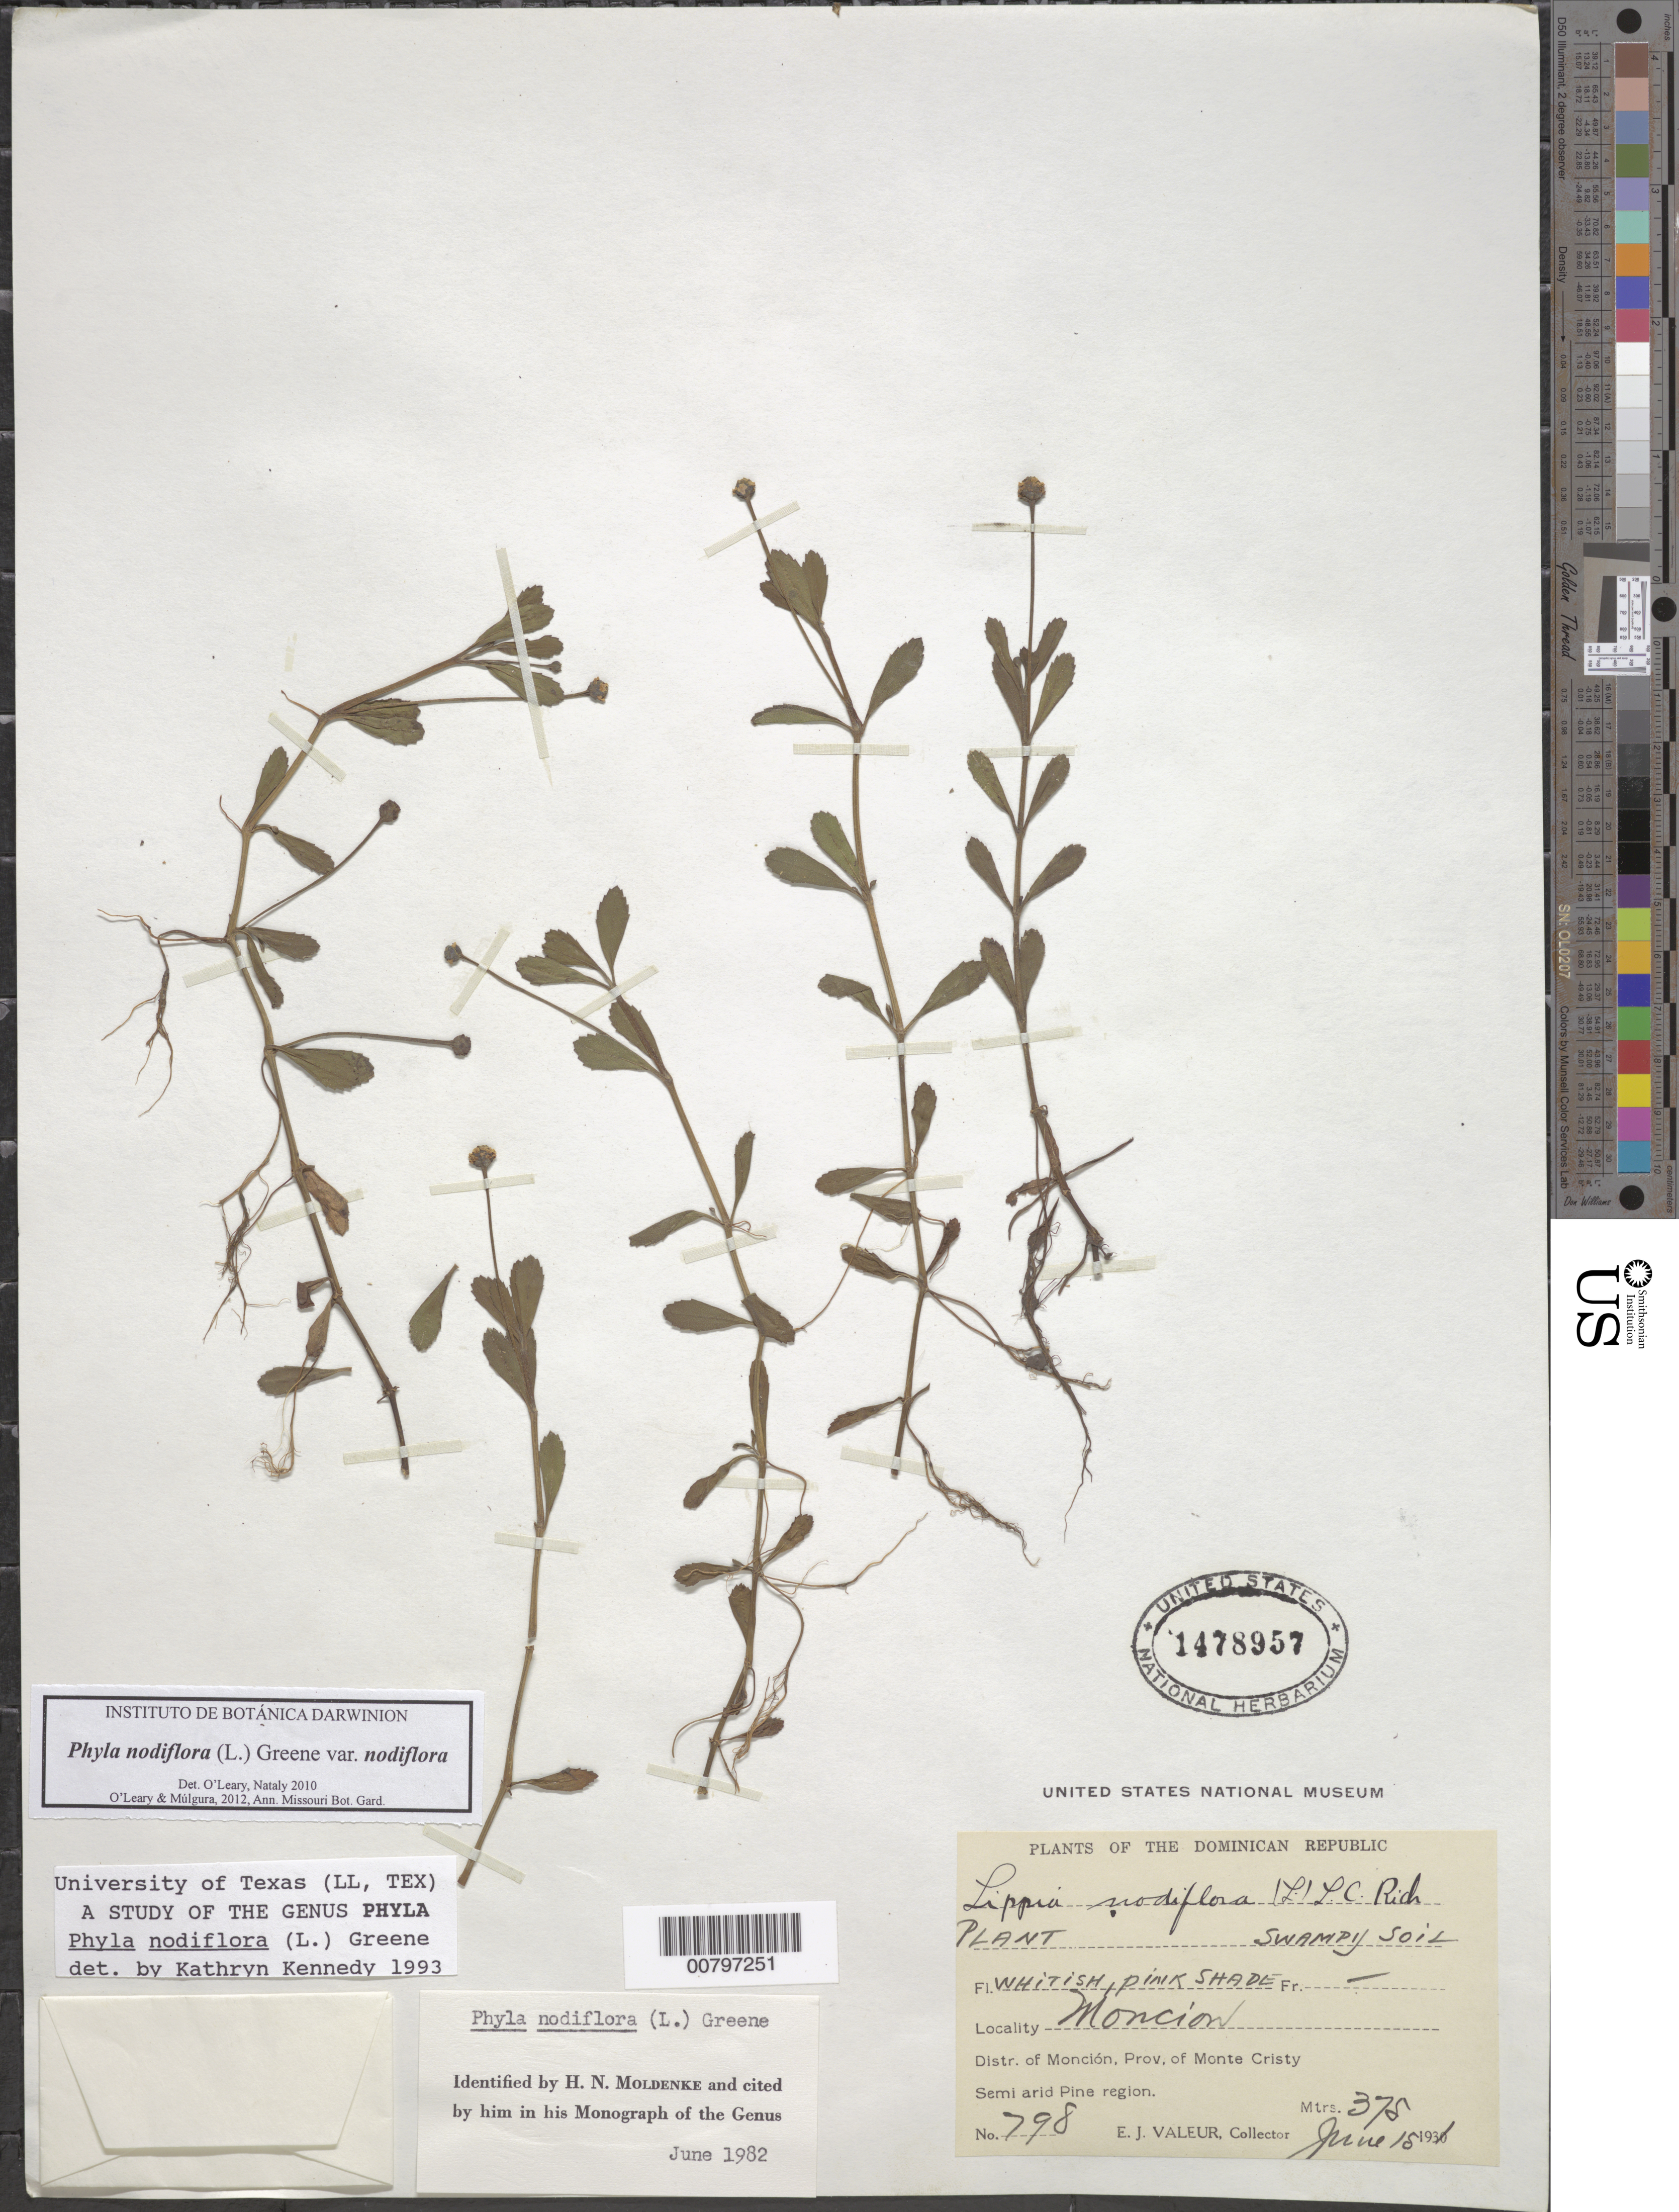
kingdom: Plantae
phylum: Tracheophyta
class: Magnoliopsida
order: Lamiales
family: Verbenaceae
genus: Phyla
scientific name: Phyla nodiflora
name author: (L.) Greene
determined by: Kennedy, K.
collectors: E. Valeur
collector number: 798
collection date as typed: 15 Jun 1931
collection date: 1931-06-15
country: Dominican Republic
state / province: Monte Cristi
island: Hispaniola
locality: Moncion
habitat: Swampy soil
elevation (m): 375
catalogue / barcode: US 1478957